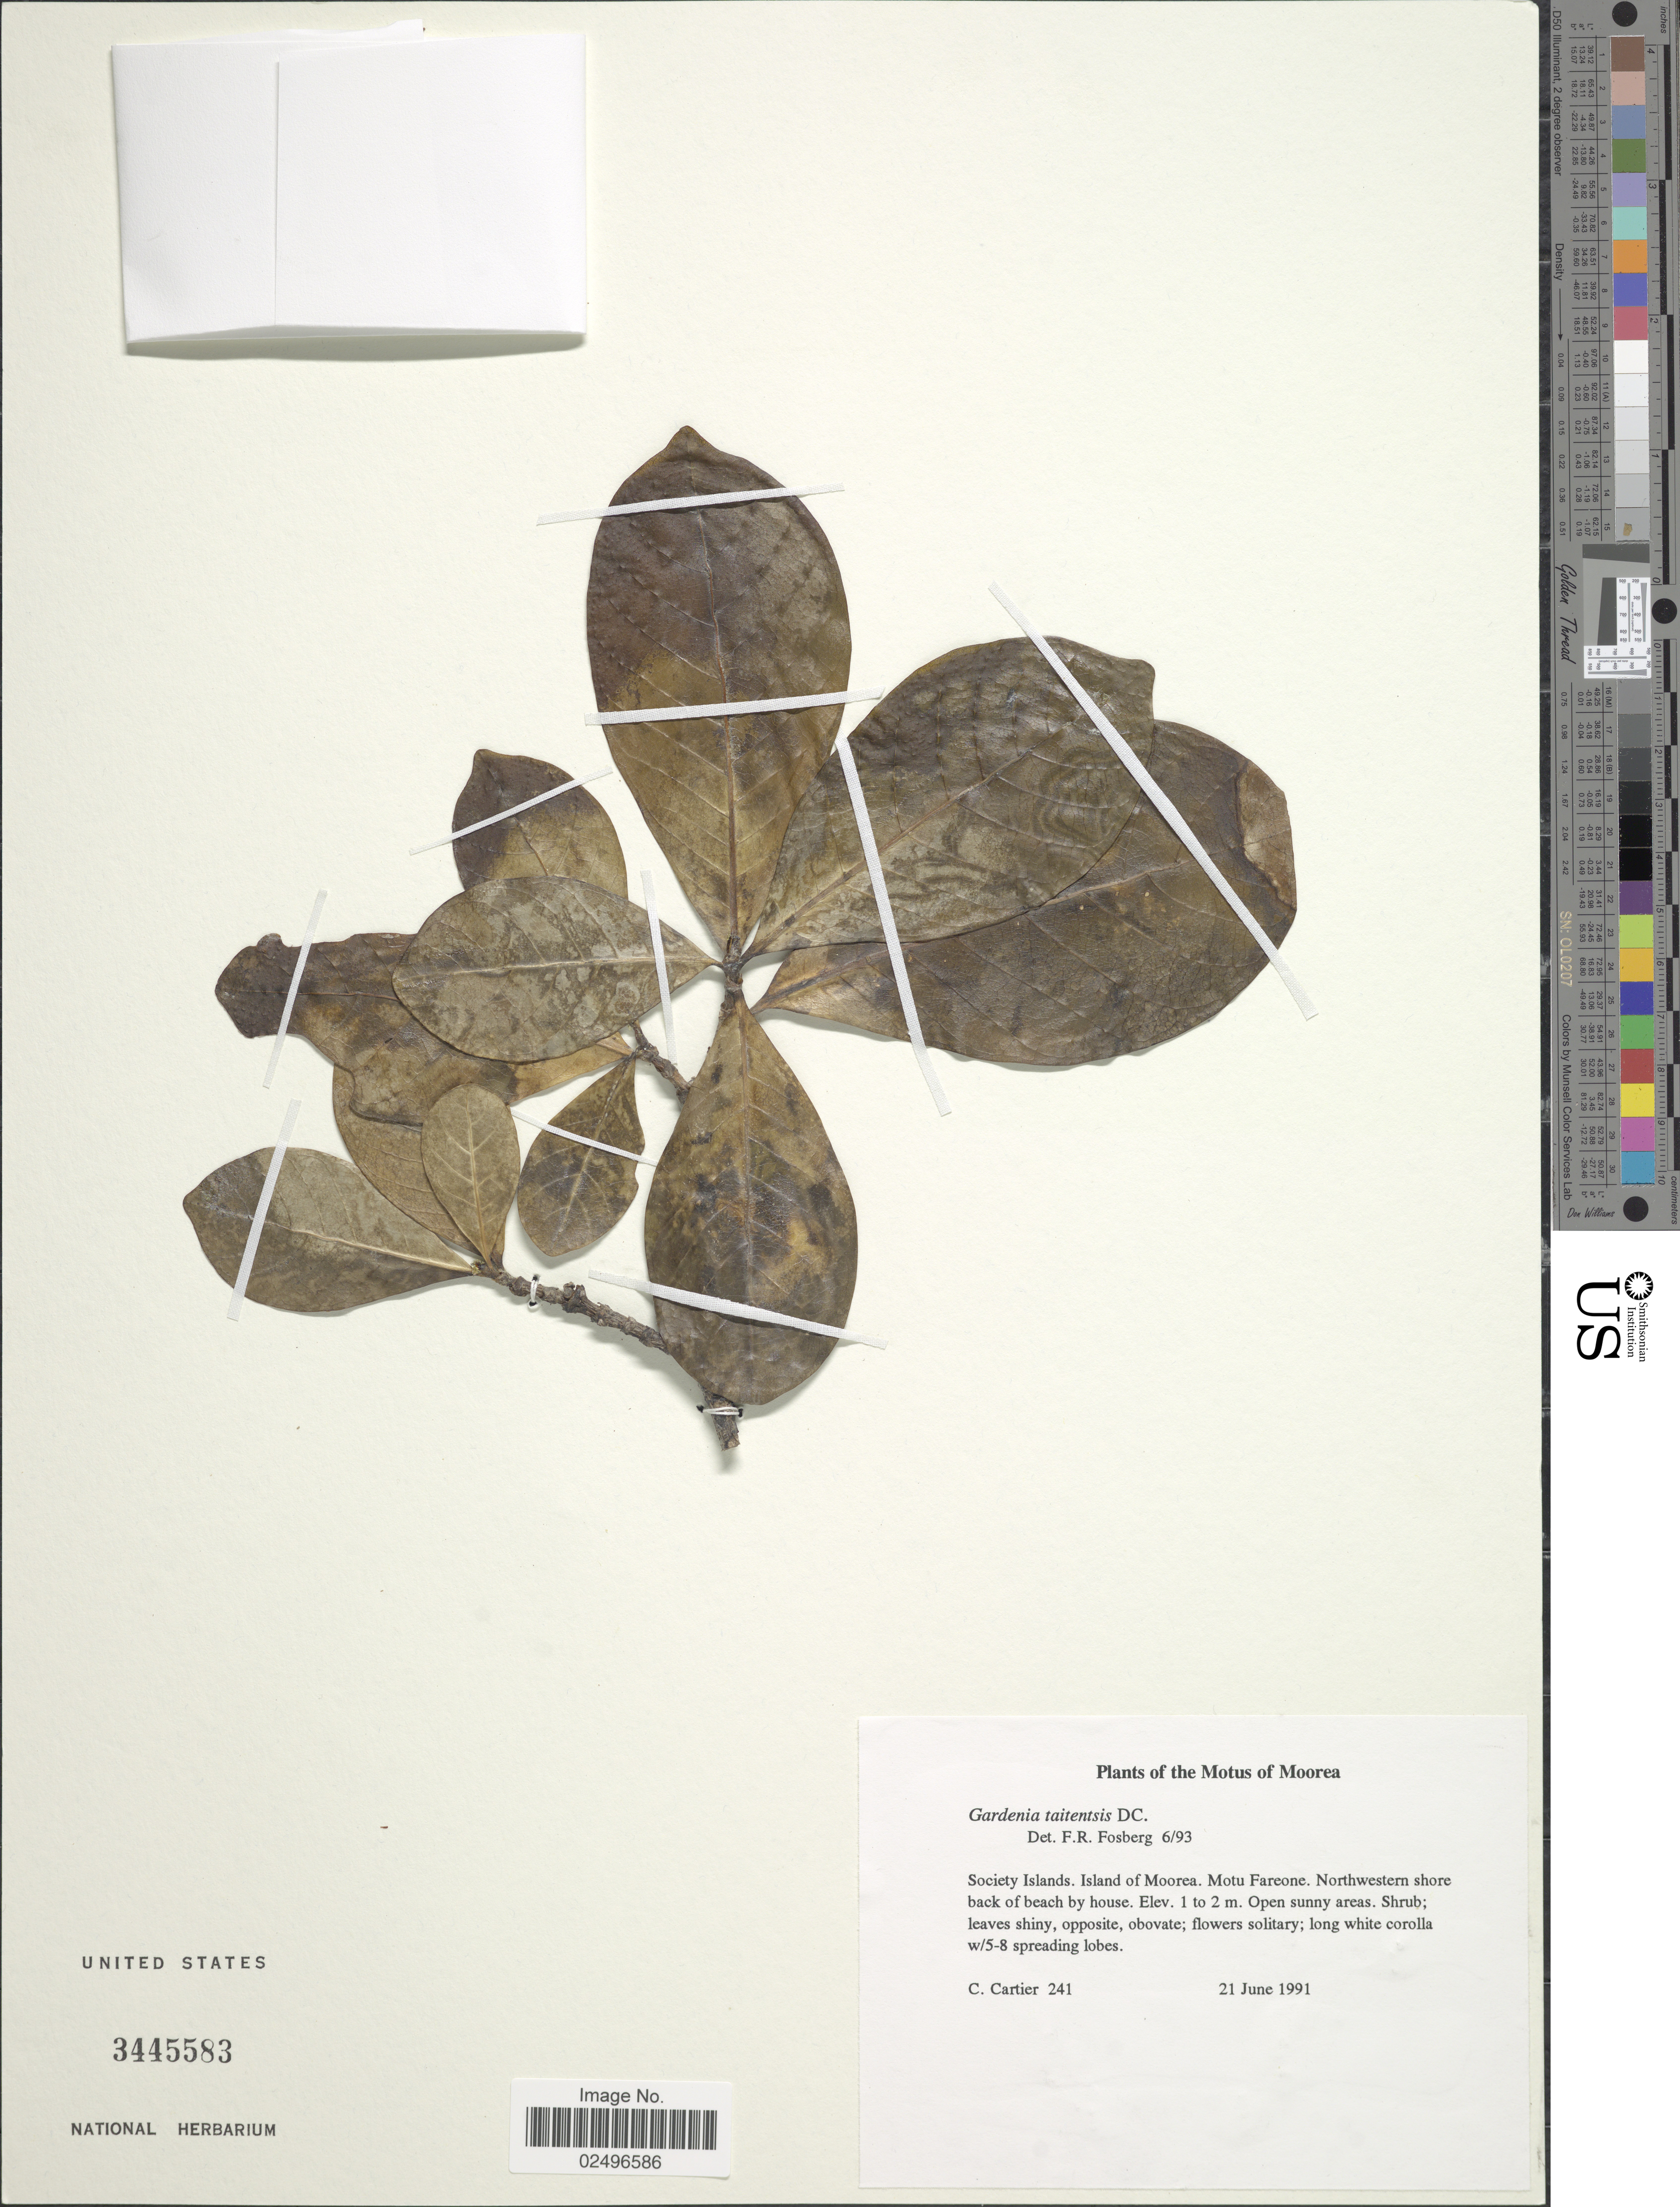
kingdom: Plantae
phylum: Tracheophyta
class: Magnoliopsida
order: Gentianales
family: Rubiaceae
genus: Gardenia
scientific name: Gardenia taitensis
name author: DC.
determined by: Fosberg, F. R.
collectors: C. Cartier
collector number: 241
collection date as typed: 21 Jun 1991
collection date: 1991-06-21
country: French Polynesia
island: Moorea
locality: Northwest shore on beach, Fareone [Society Is.]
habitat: Open sunny areas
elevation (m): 1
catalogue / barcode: US 3445583